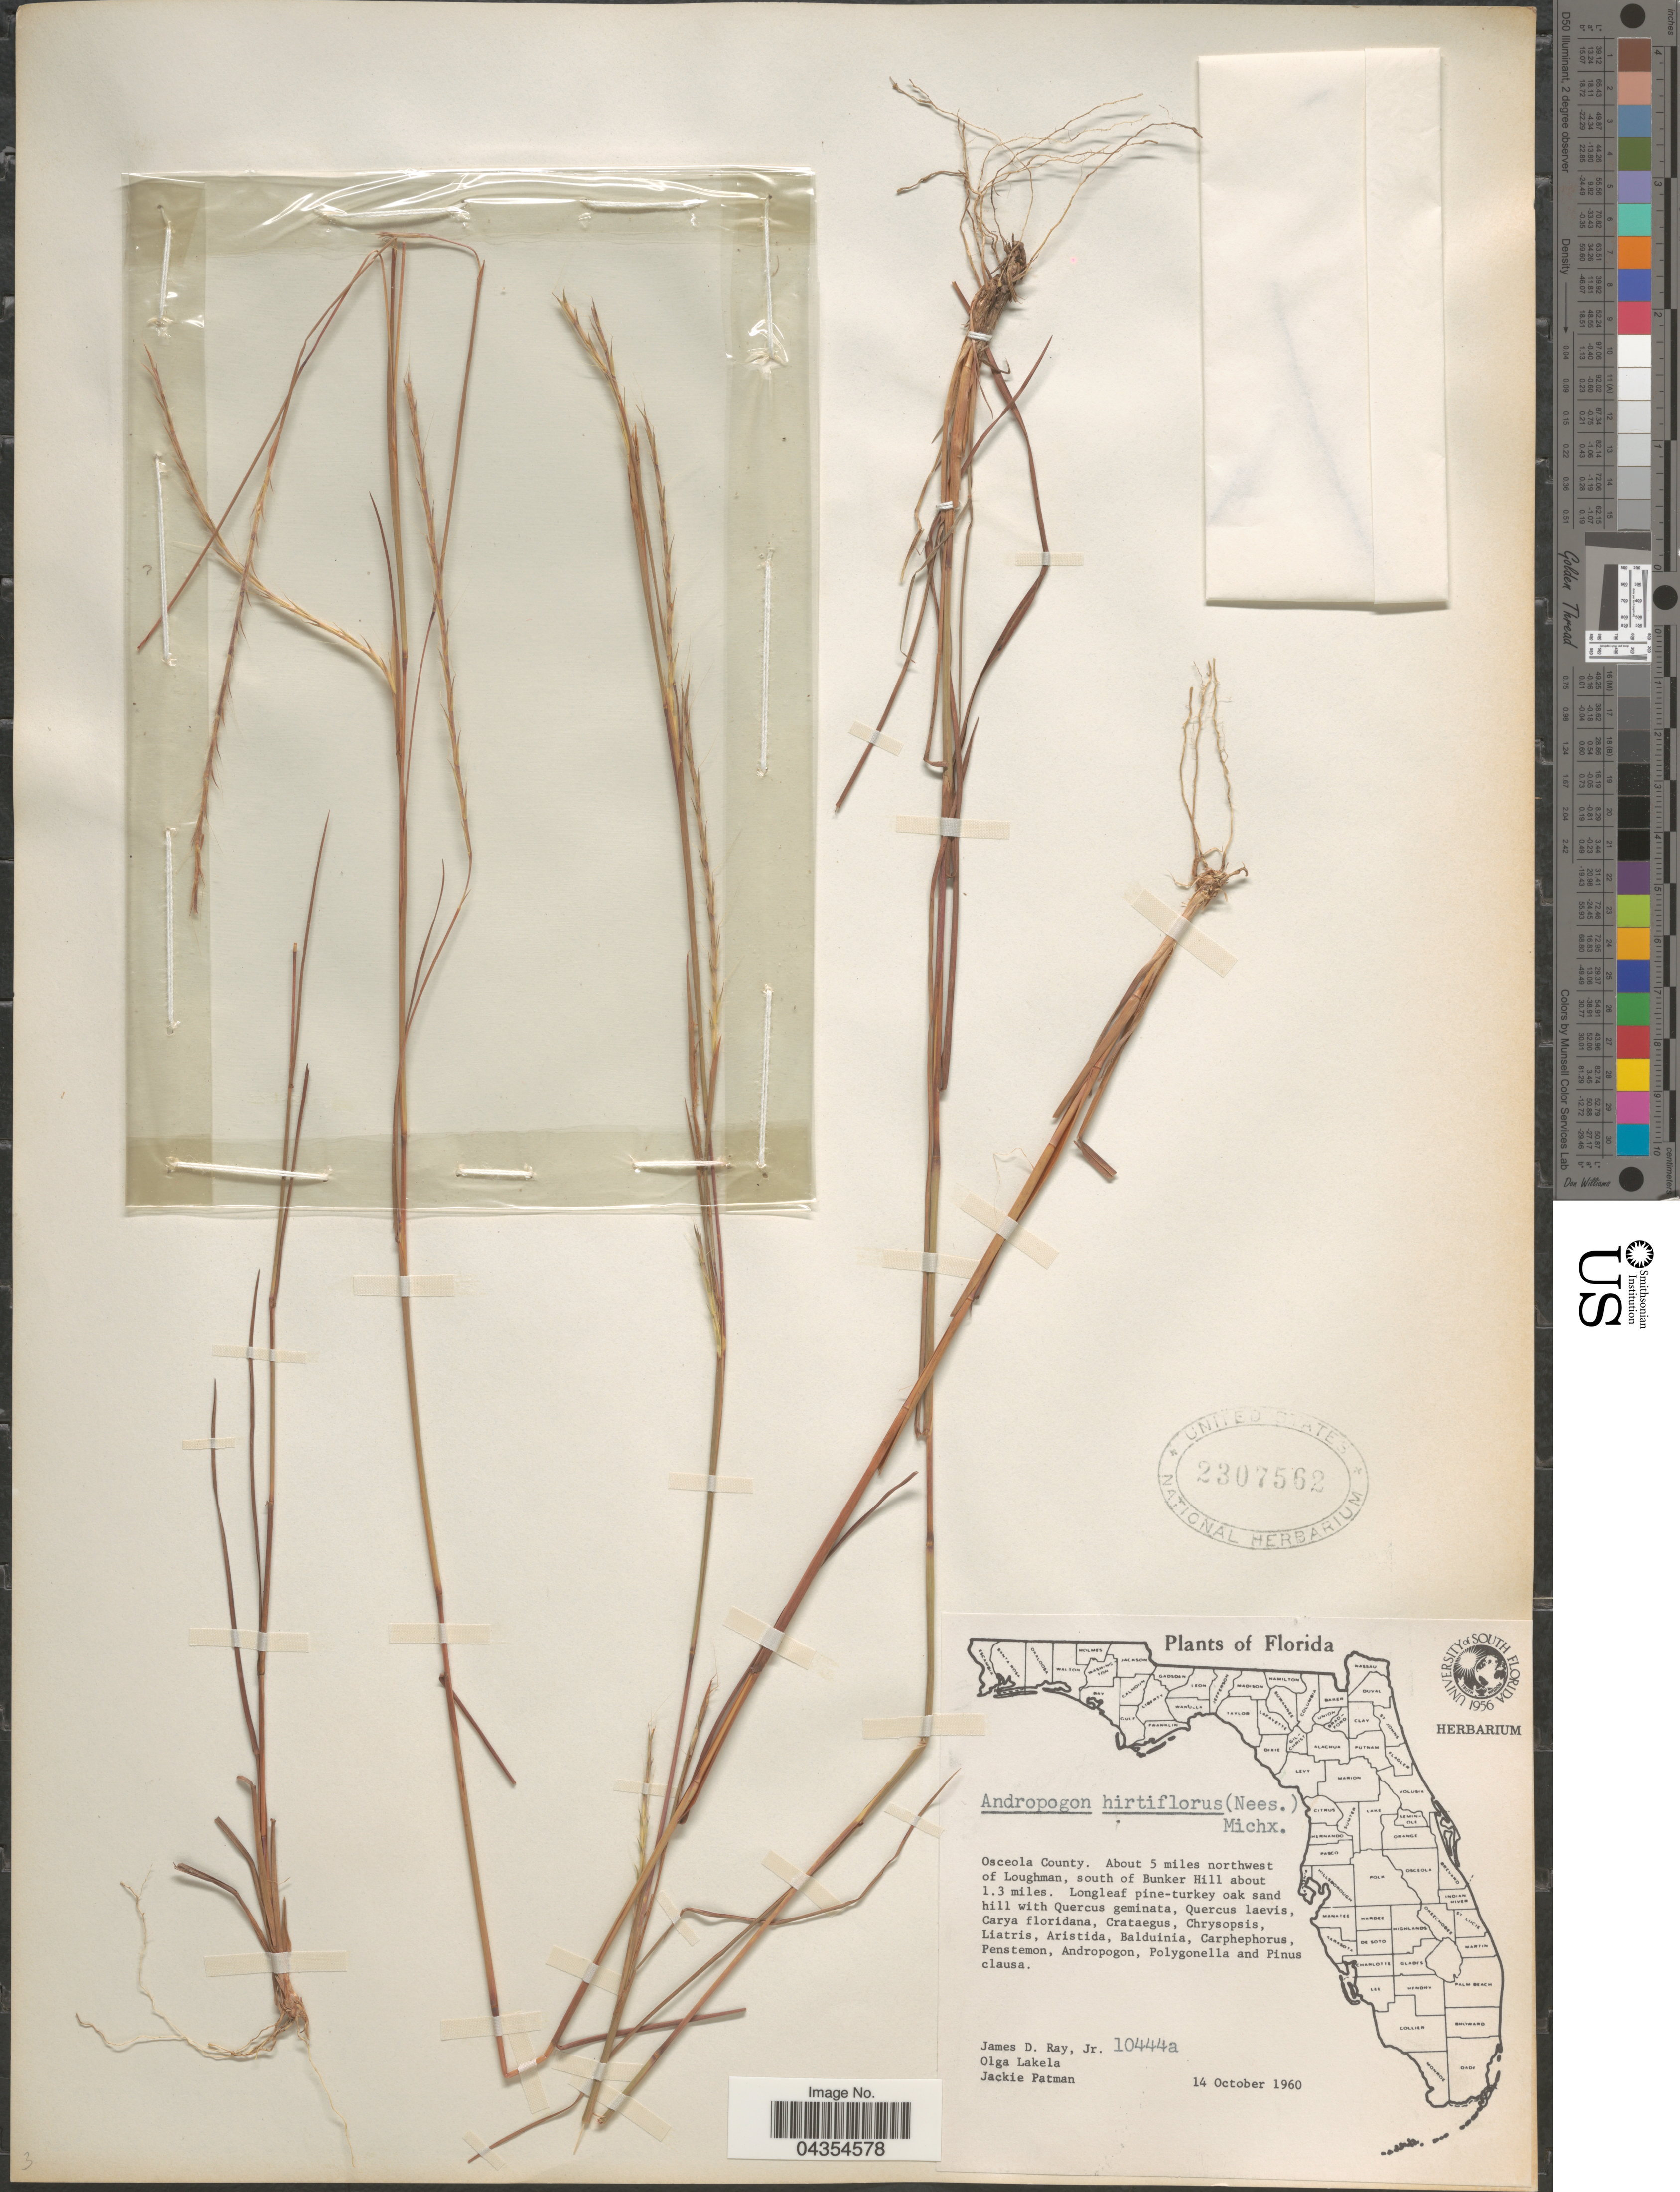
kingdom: Plantae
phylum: Tracheophyta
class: Liliopsida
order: Poales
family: Poaceae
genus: Schizachyrium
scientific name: Schizachyrium sanguineum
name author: (Retz.) Alston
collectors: J. D. Ray Jr., O. K. Lakela & J. Patman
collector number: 10444a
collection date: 1960-10-14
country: United States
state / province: Florida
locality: Osceola County. About 5 miles northwest of Loughman, south of Bunker Hill about 1.3 miles.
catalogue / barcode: US 2307562